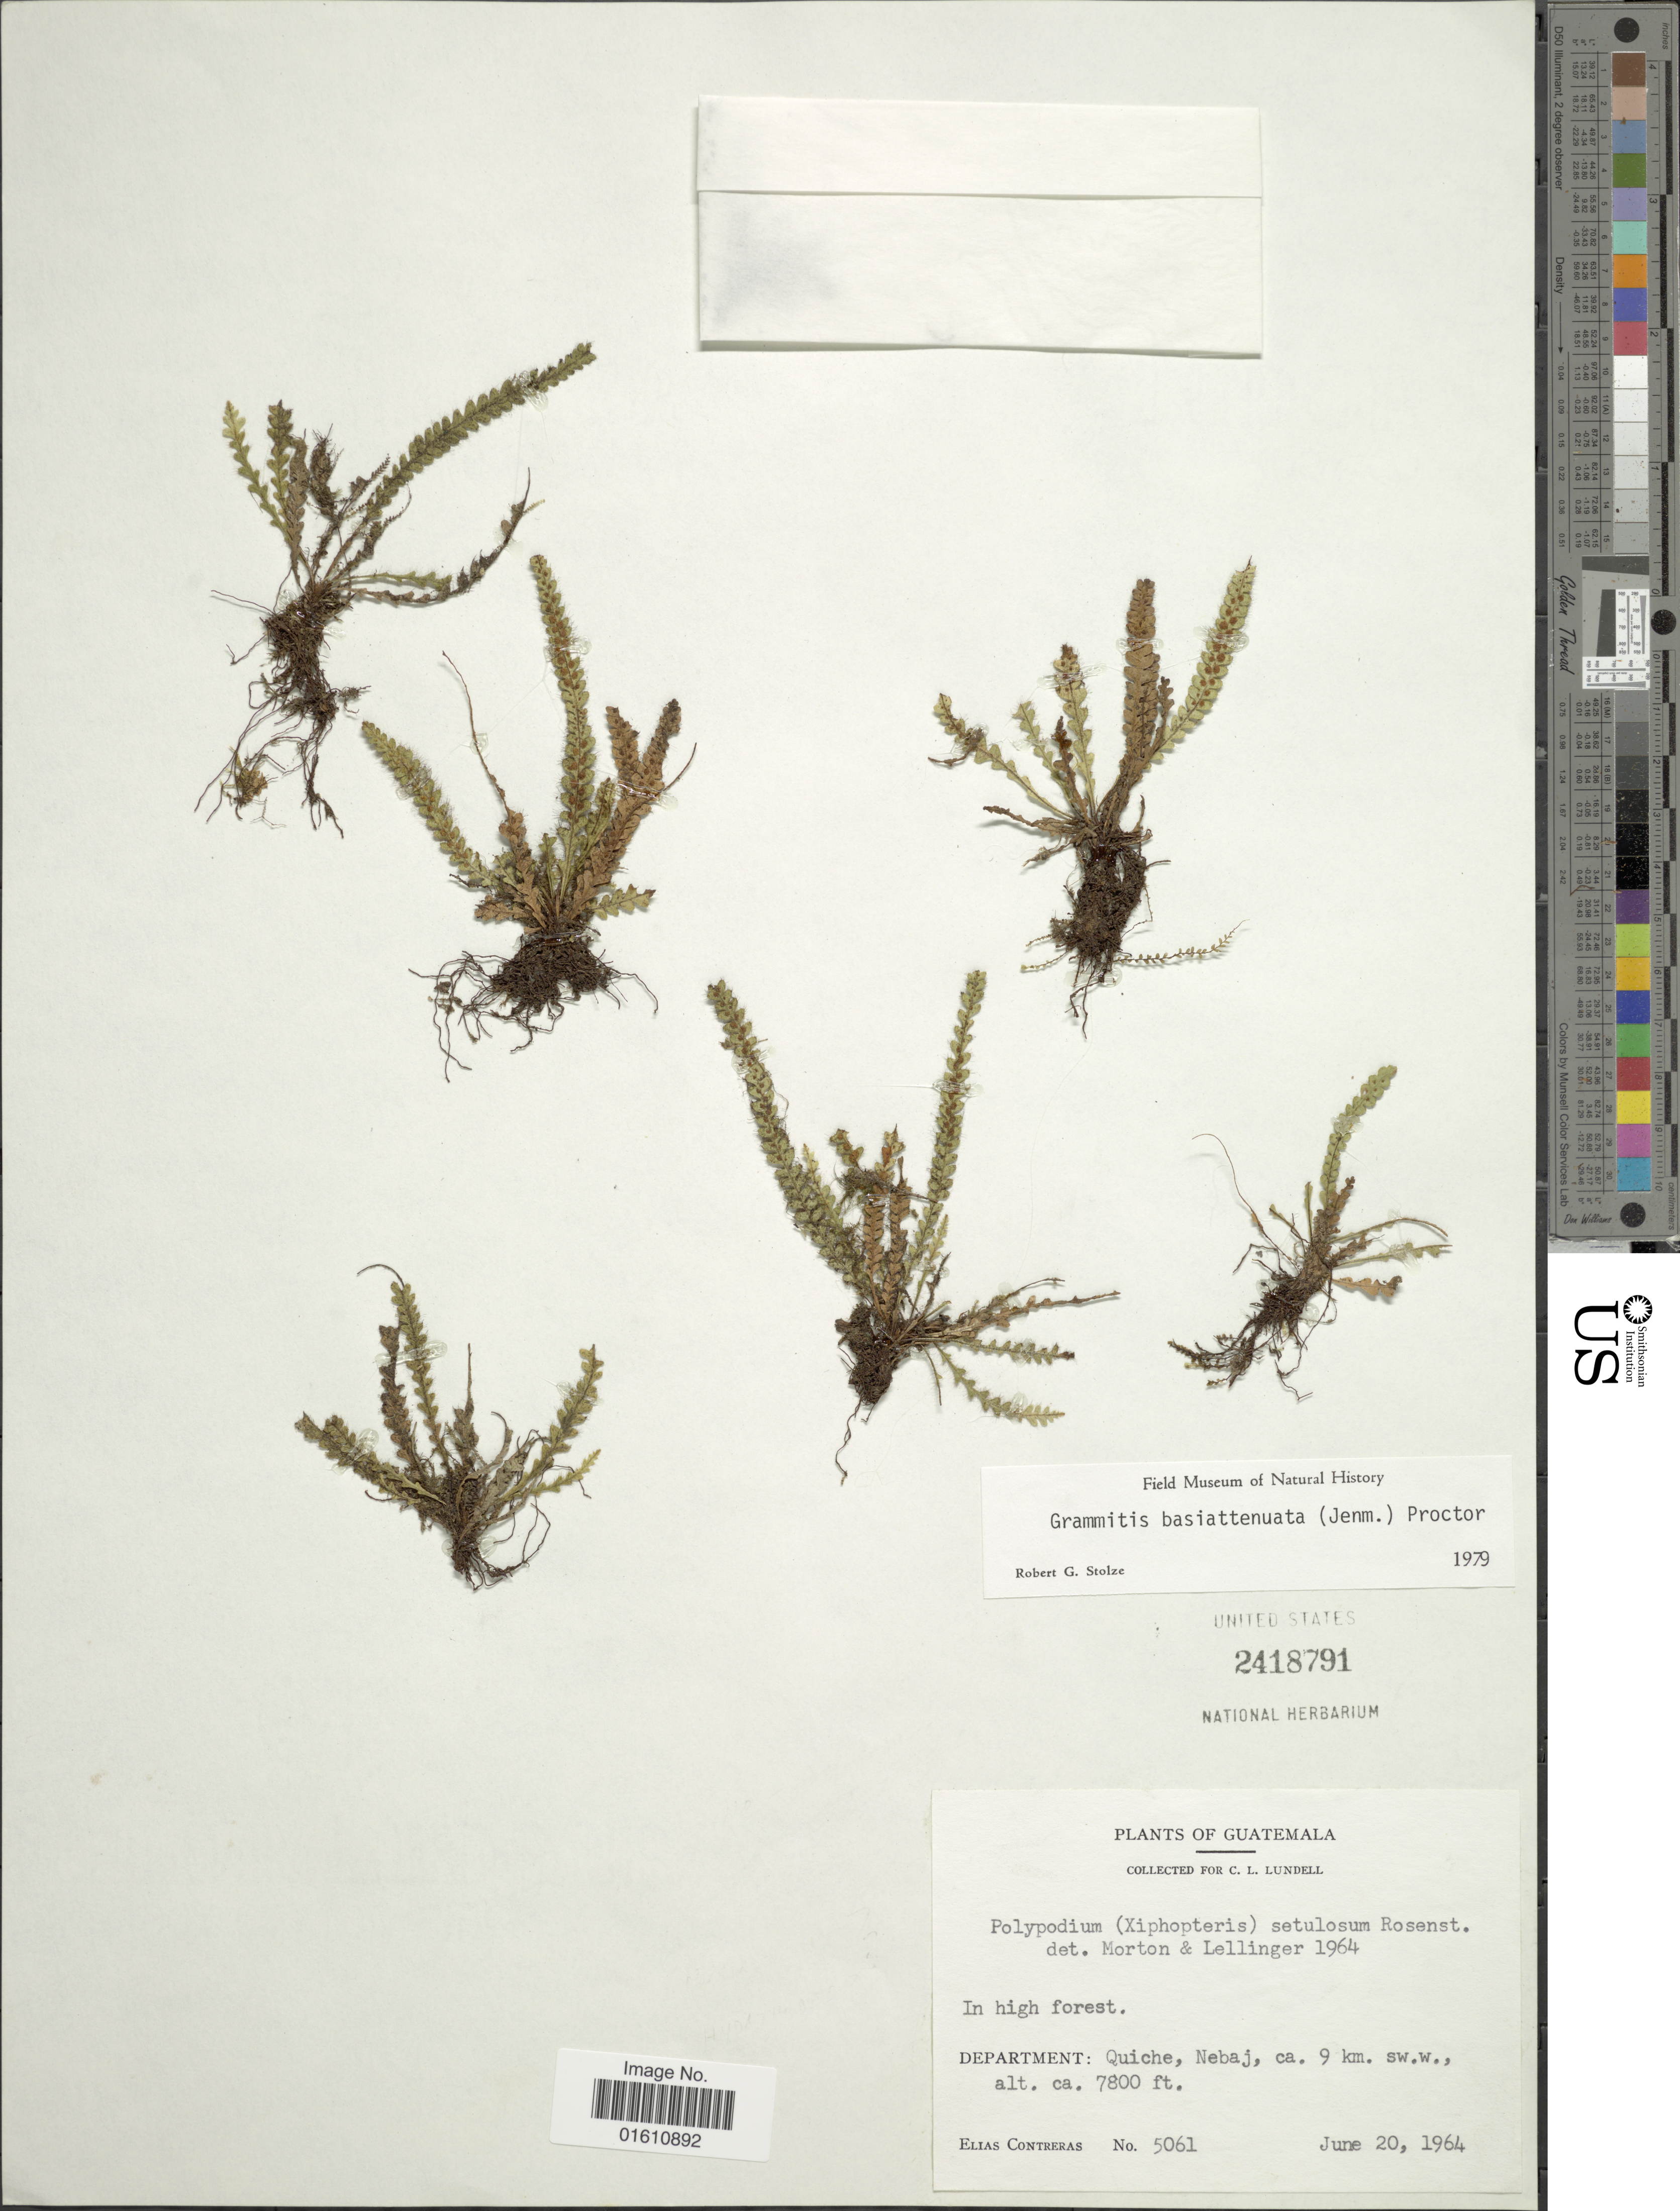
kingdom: Plantae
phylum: Tracheophyta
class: Polypodiopsida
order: Polypodiales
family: Polypodiaceae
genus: Moranopteris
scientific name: Moranopteris basiattenuata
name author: (Jenman) R. Y. Hirai & J. Prado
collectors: E. Contreras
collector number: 5061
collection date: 1964-06-20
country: Guatemala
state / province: El Quiché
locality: Department: Quiche, Nebaj, ca. 9 km. sw.w.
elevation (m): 2377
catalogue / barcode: US 2418791